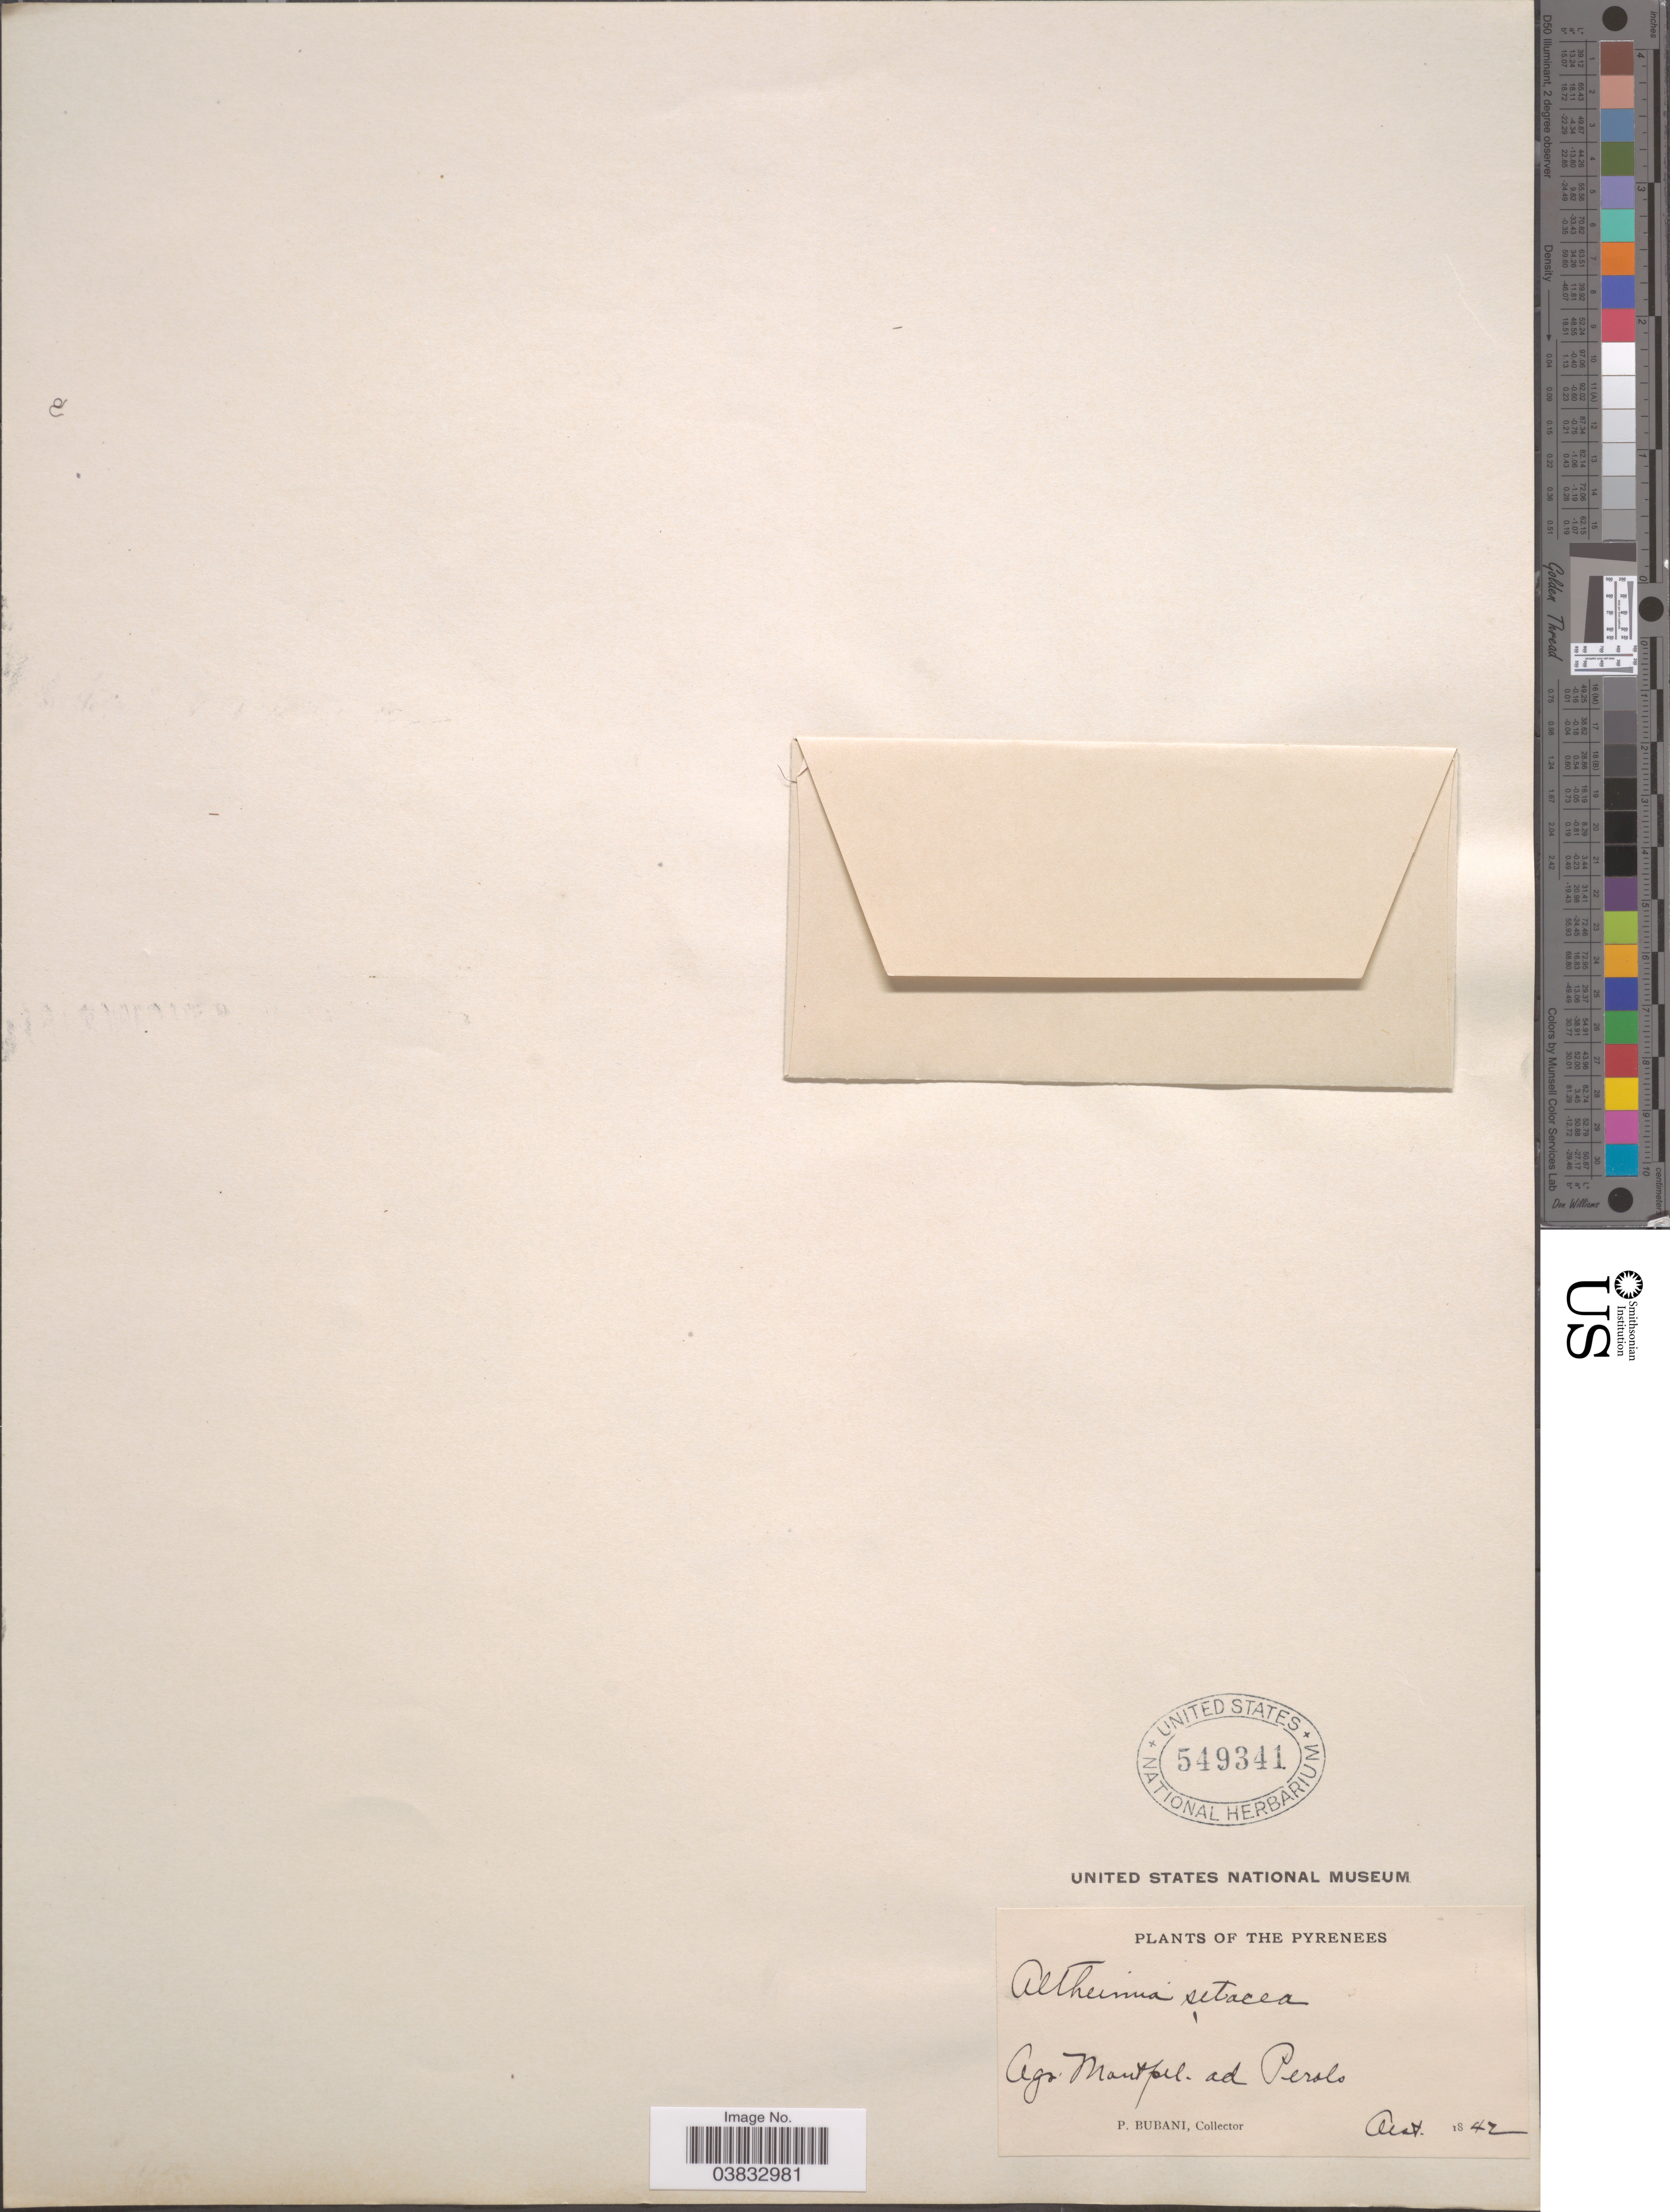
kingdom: Plantae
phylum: Tracheophyta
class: Liliopsida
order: Alismatales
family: Potamogetonaceae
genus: Althenia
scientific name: Althenia filiformis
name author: Petit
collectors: P. Bubani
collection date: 1842-10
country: France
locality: Pyrenees. Agr. Montpel. ad Perols.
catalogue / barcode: US 549341